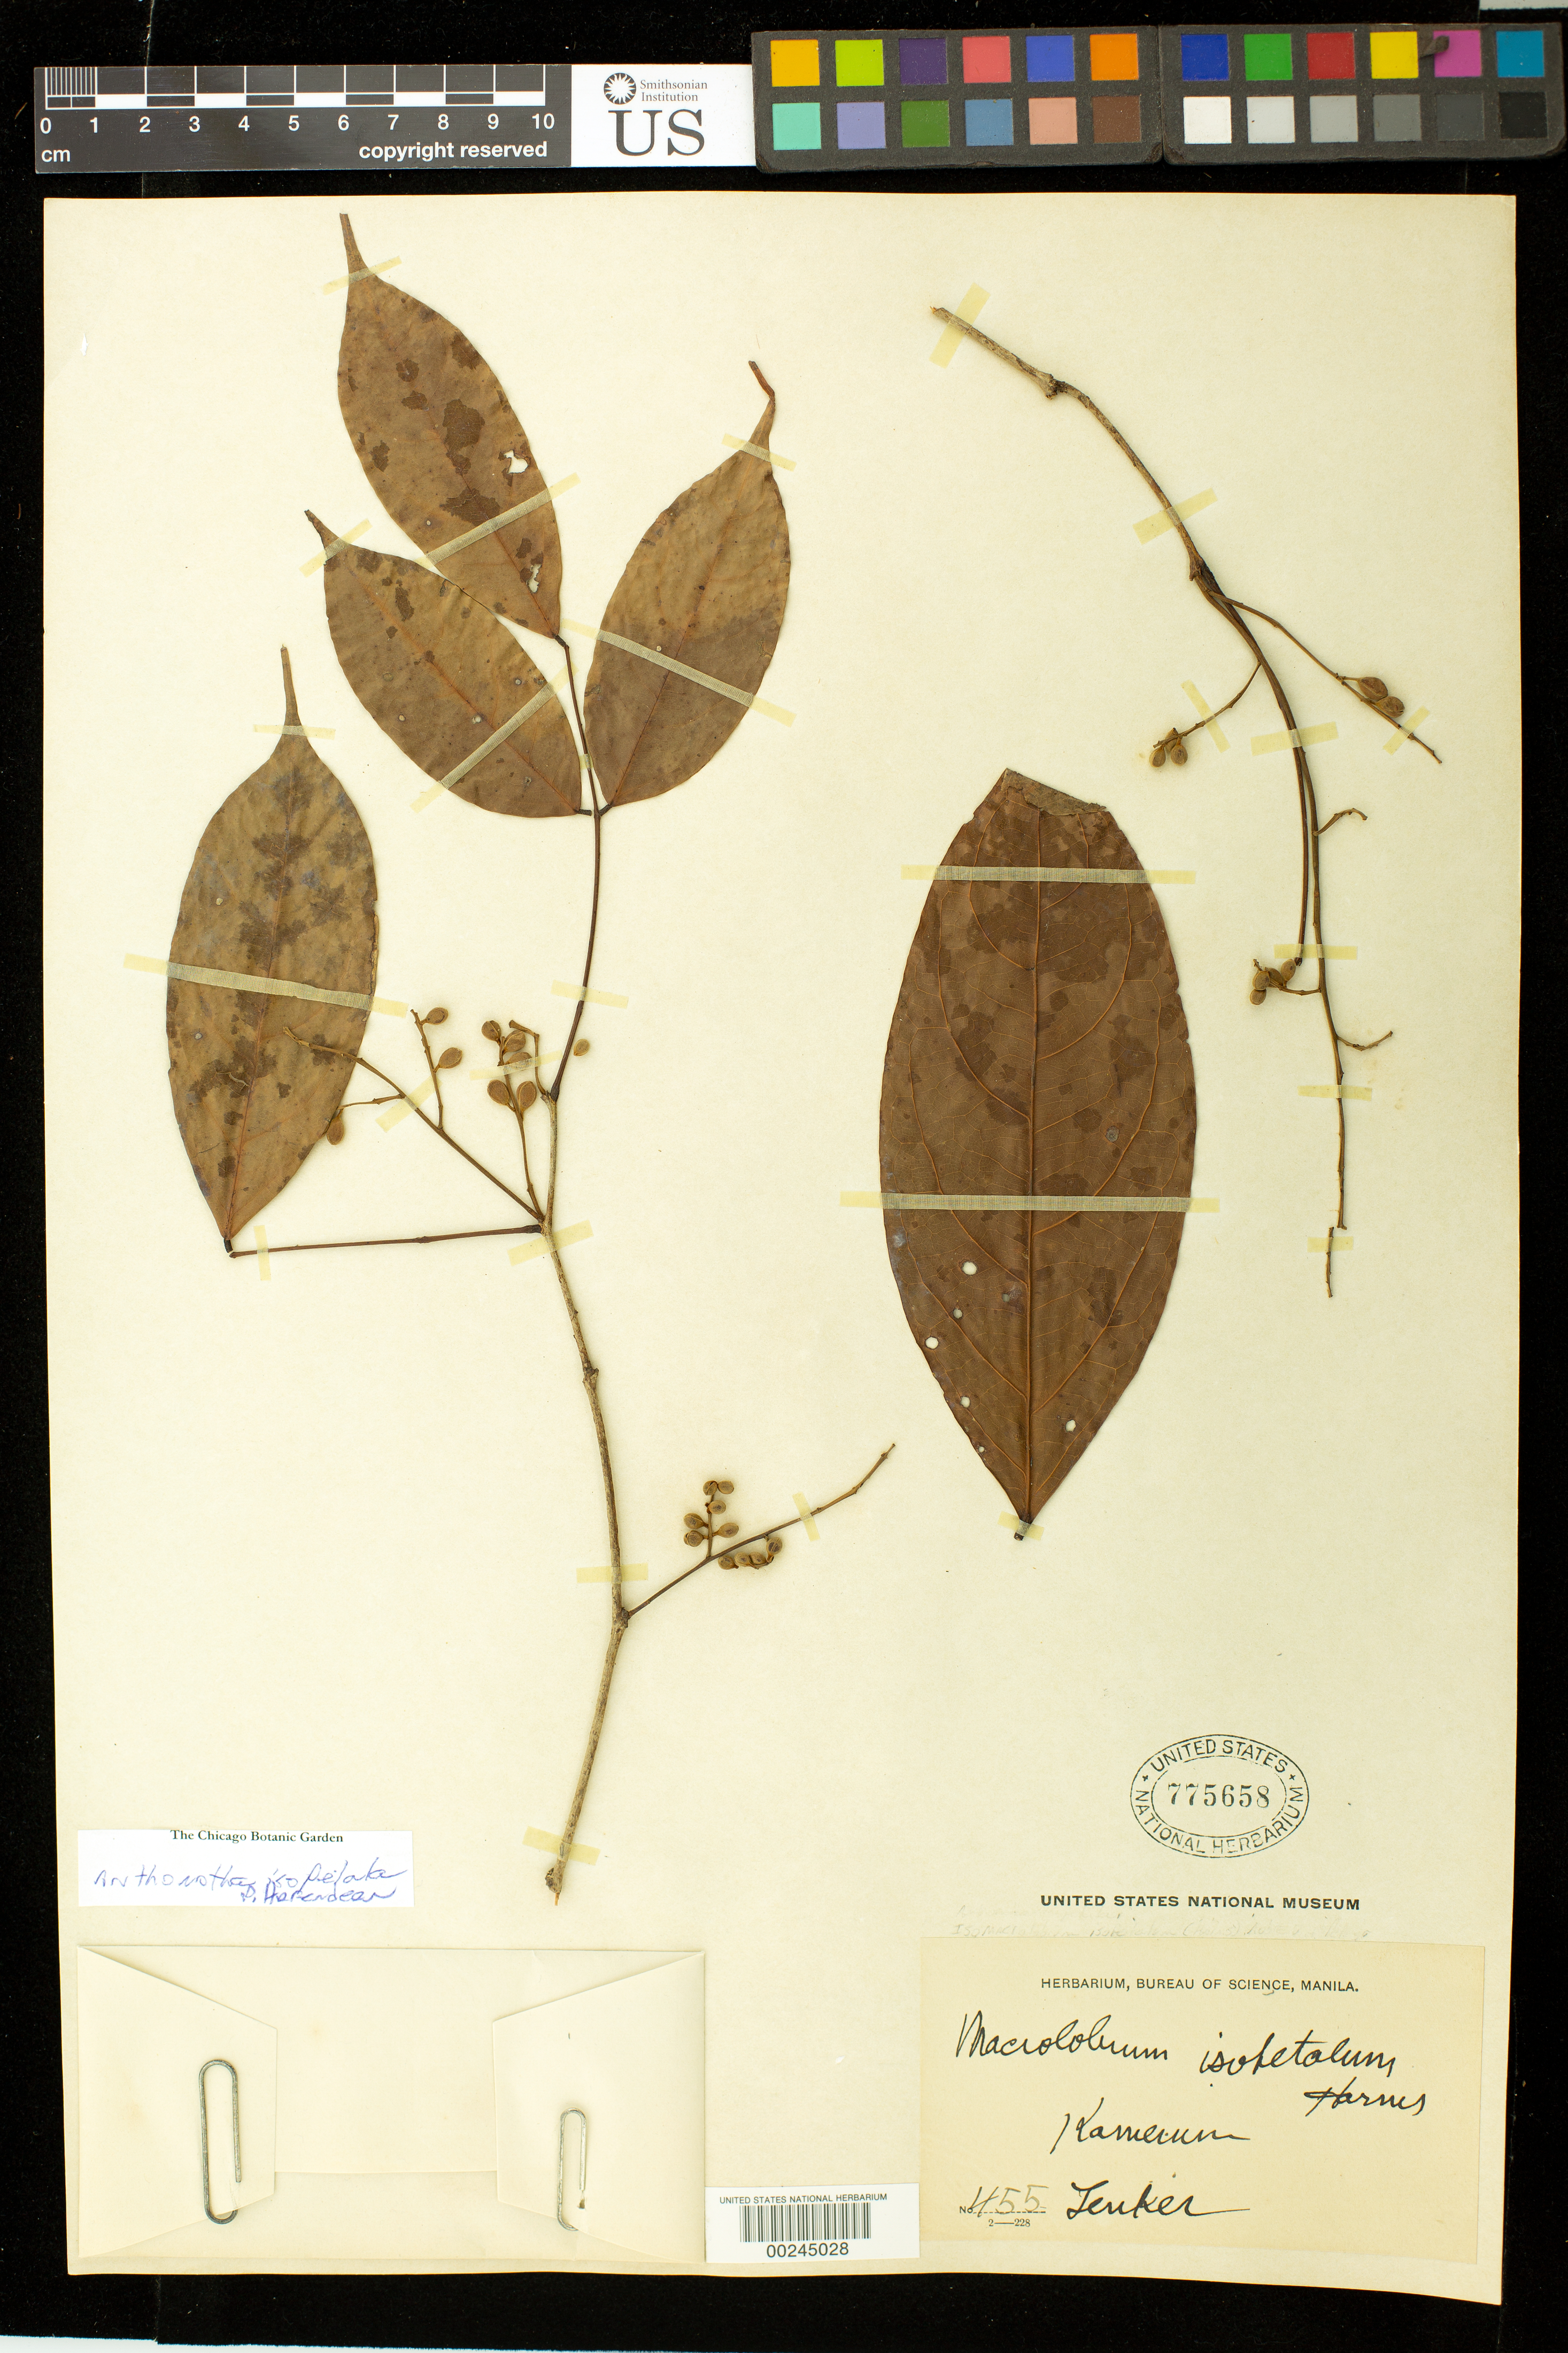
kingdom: Plantae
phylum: Tracheophyta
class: Magnoliopsida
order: Fabales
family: Fabaceae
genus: Macrolobium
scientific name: Macrolobium isopetalum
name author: Harms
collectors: G. A. Zenker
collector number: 455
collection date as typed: Dec 1913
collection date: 1913-12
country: Cameroon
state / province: Sud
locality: Bipinde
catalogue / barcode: US 775658